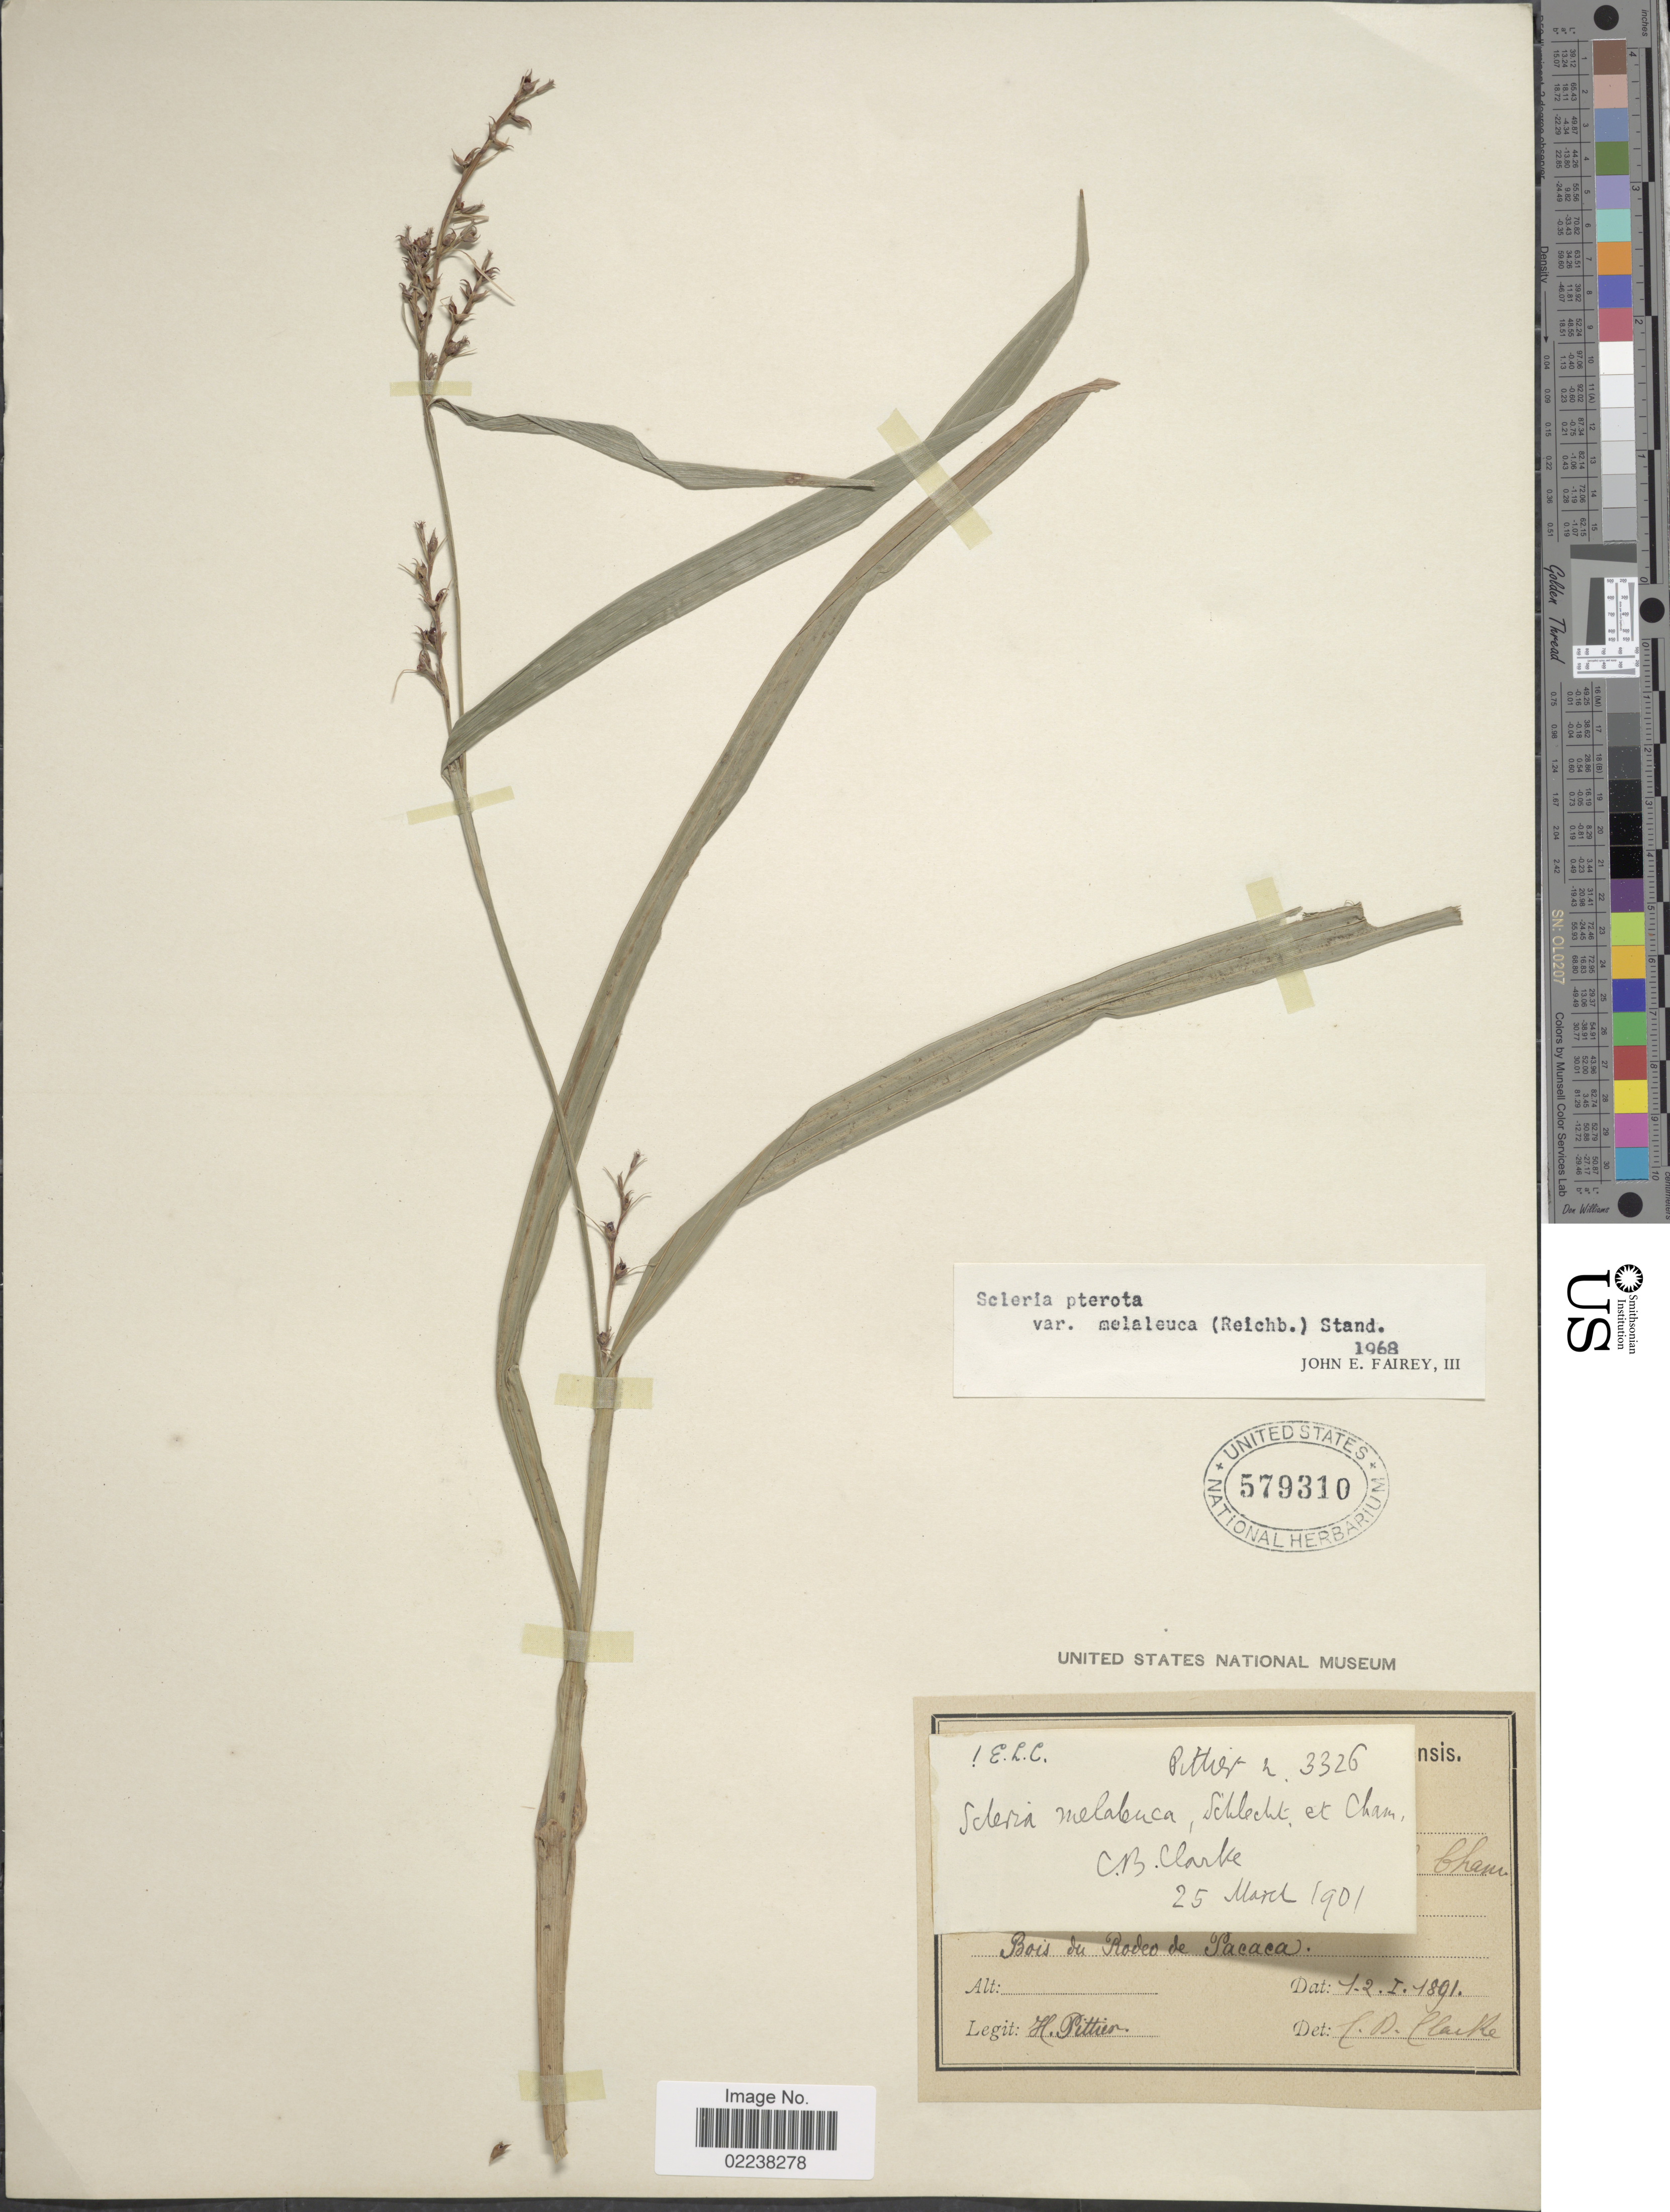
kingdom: Plantae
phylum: Tracheophyta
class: Liliopsida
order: Poales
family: Cyperaceae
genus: Scleria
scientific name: Scleria gaertneri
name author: Raddi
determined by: Strong, Mark T., (BOT), Smithsonian Institution - National Museum of Natural History (UNITED STATES)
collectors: H. F. Pittier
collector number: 3326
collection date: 1891-01-12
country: Costa Rica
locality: Bois du Rodeo de Pacaca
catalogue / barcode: US 579310